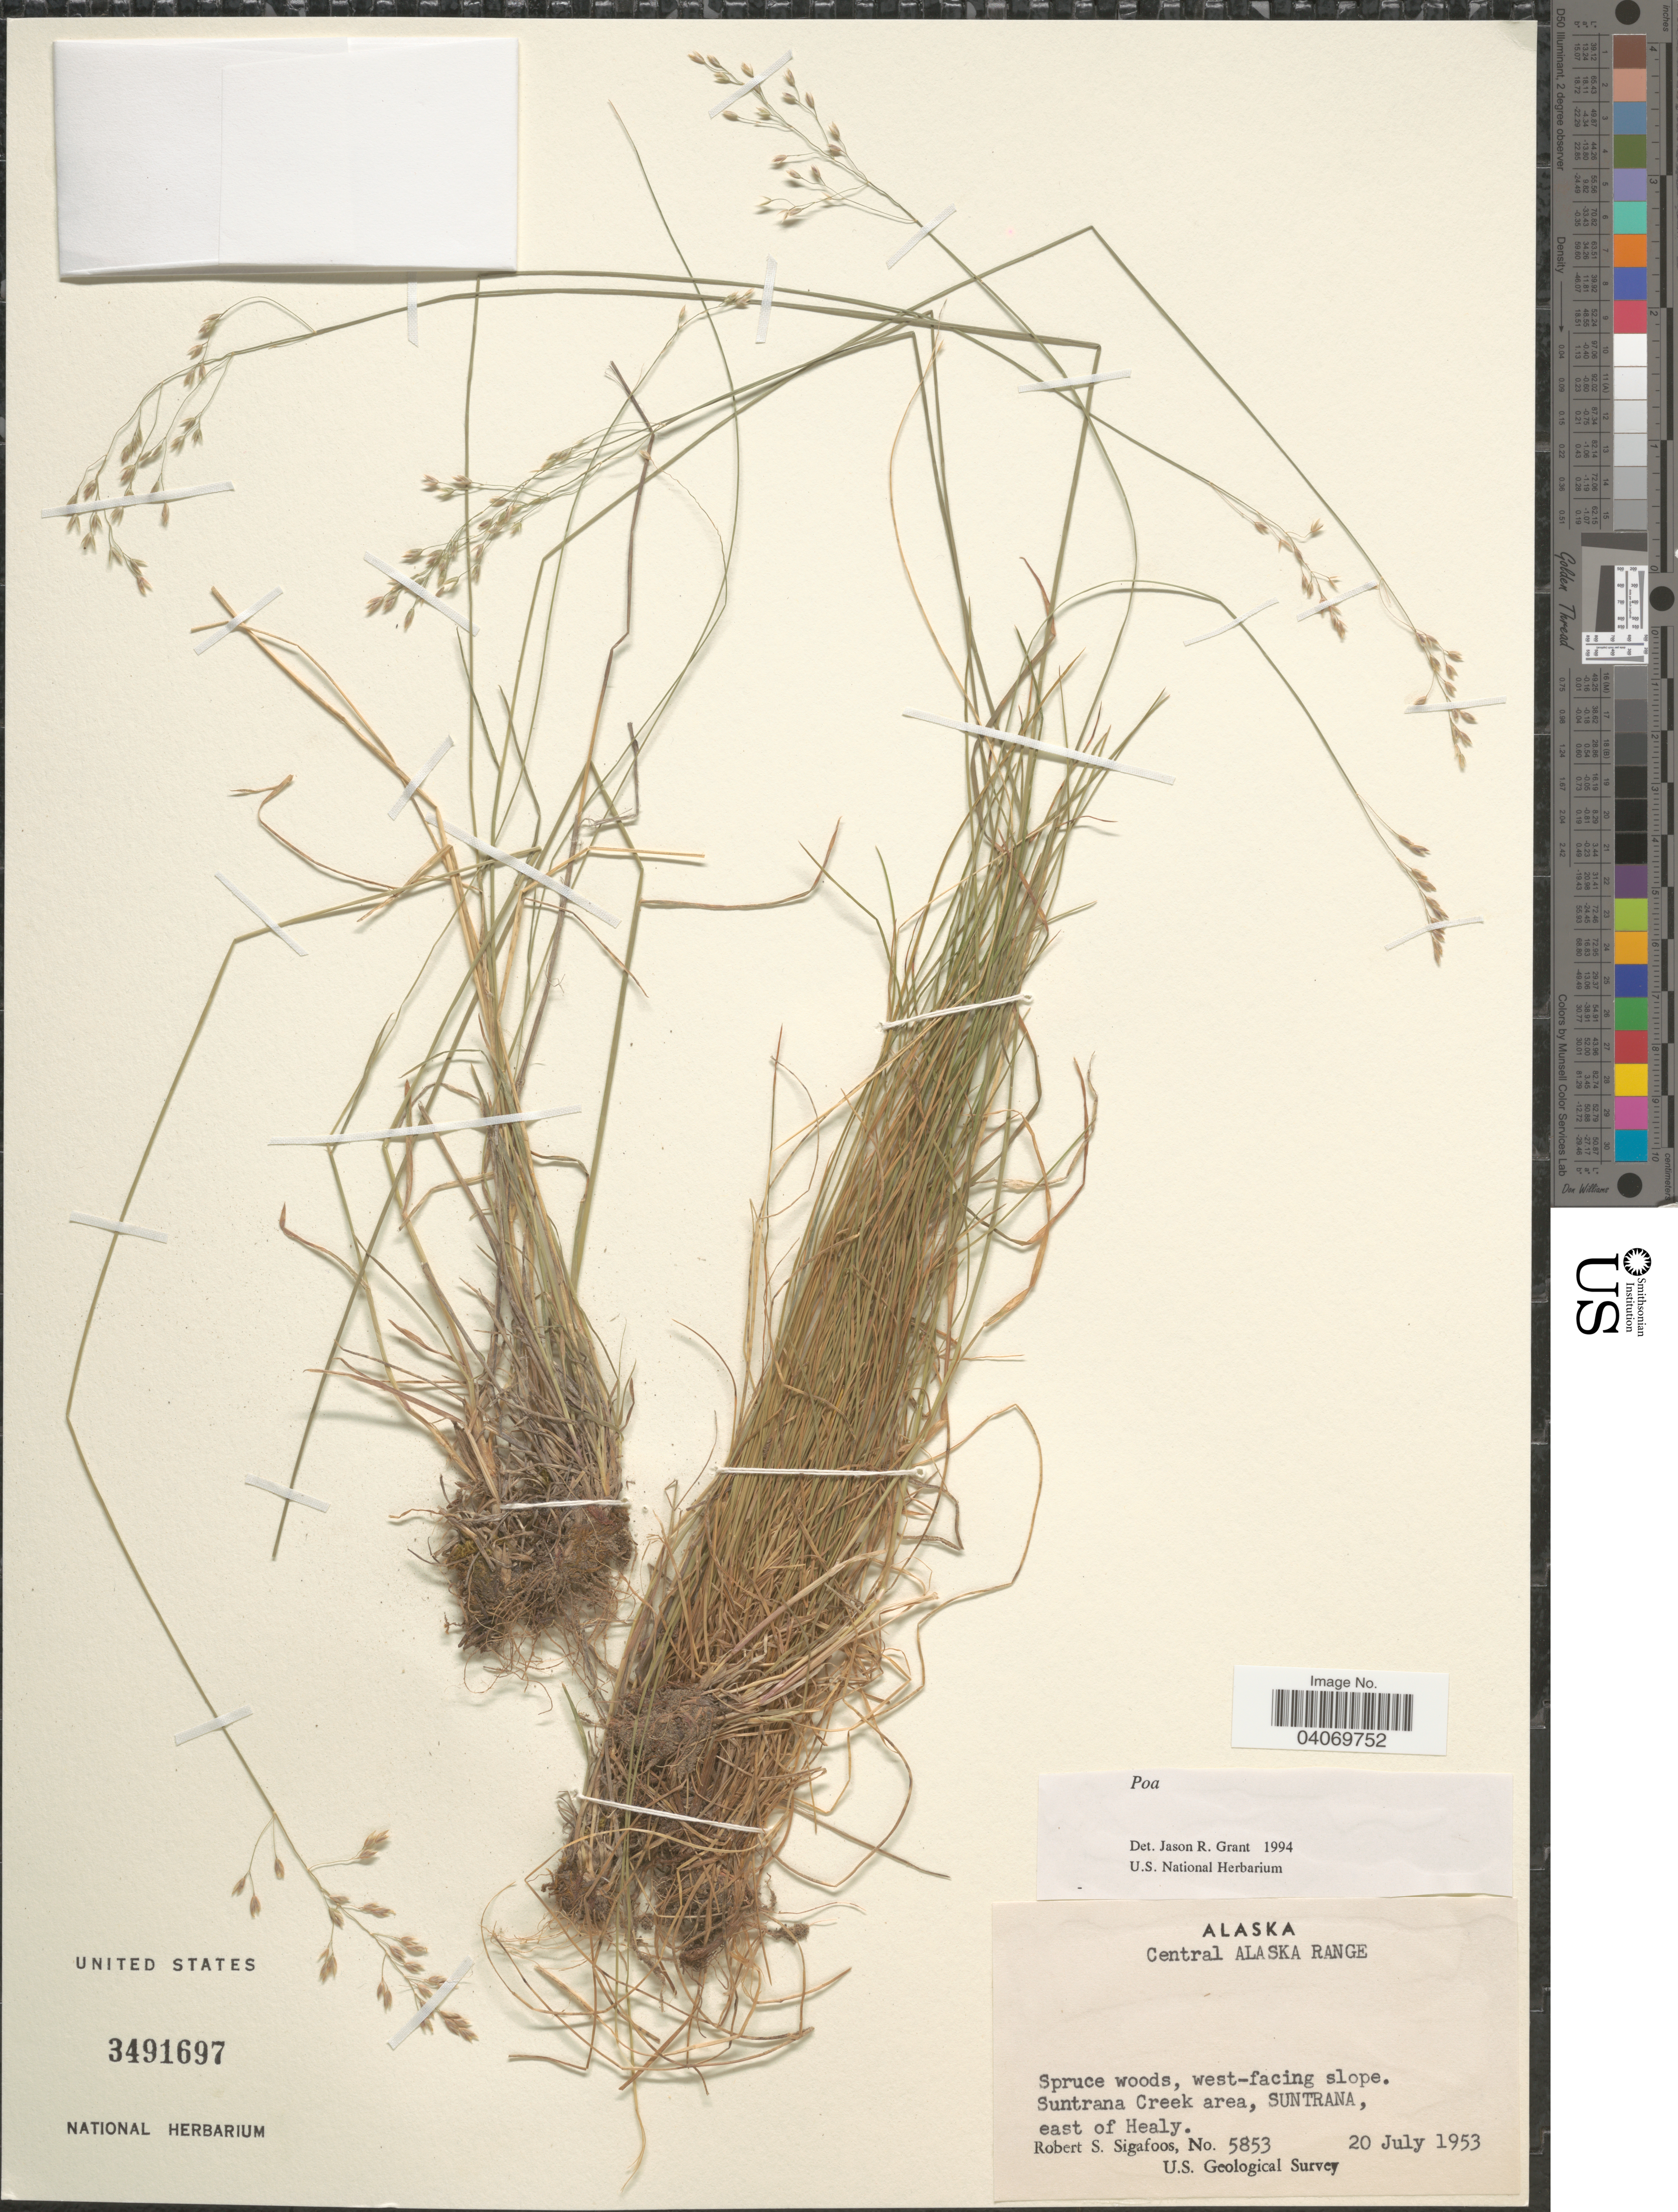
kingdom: Plantae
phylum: Tracheophyta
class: Liliopsida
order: Poales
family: Poaceae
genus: Poa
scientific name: Poa sp.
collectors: R. Sigafoos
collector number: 5853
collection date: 1953-07-20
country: United States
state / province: Alaska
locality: Central Alaska Range. Spruce woods, west-facing slope, Suntrana Creek area, Suntrana, east of Healy. U.S. Geological Survey.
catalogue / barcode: US 3491697